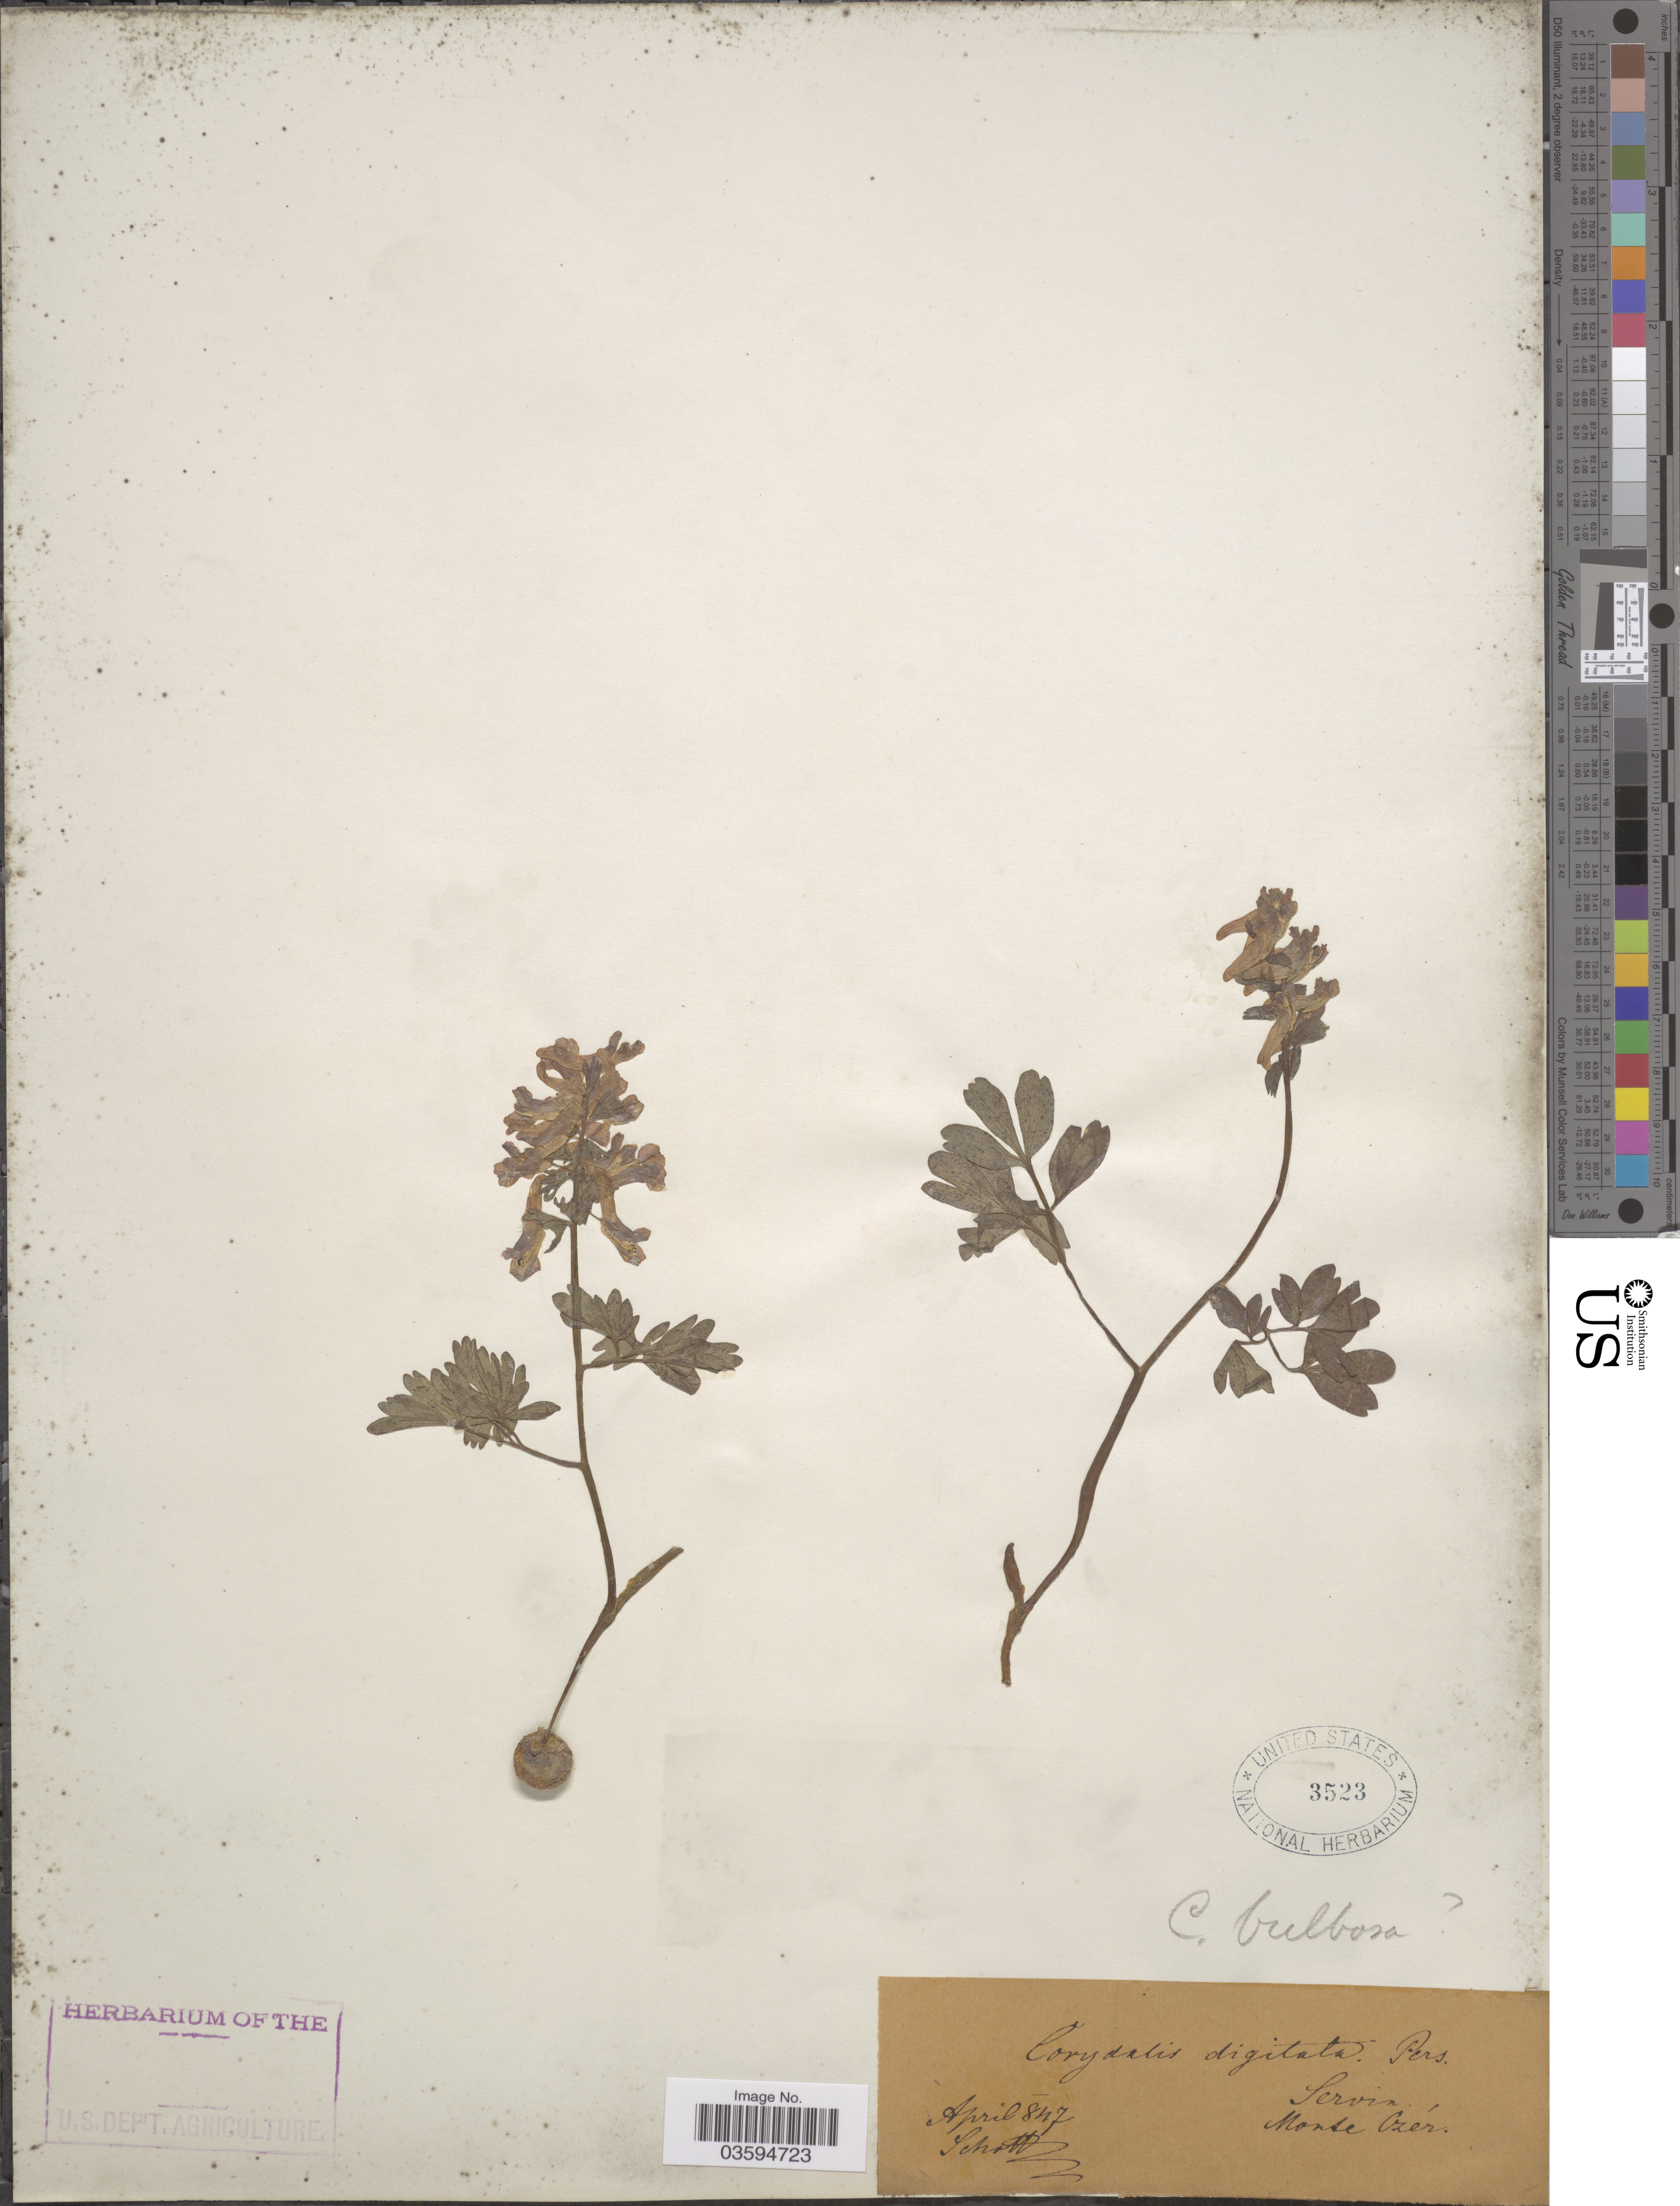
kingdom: Plantae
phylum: Tracheophyta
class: Magnoliopsida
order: Ranunculales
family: Papaveraceae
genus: Corydalis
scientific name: Corydalis solida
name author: (L.) Clairv.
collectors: -. Schottz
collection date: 1847-04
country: Serbia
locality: Servia. Monte Czér.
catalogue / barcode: US 3523